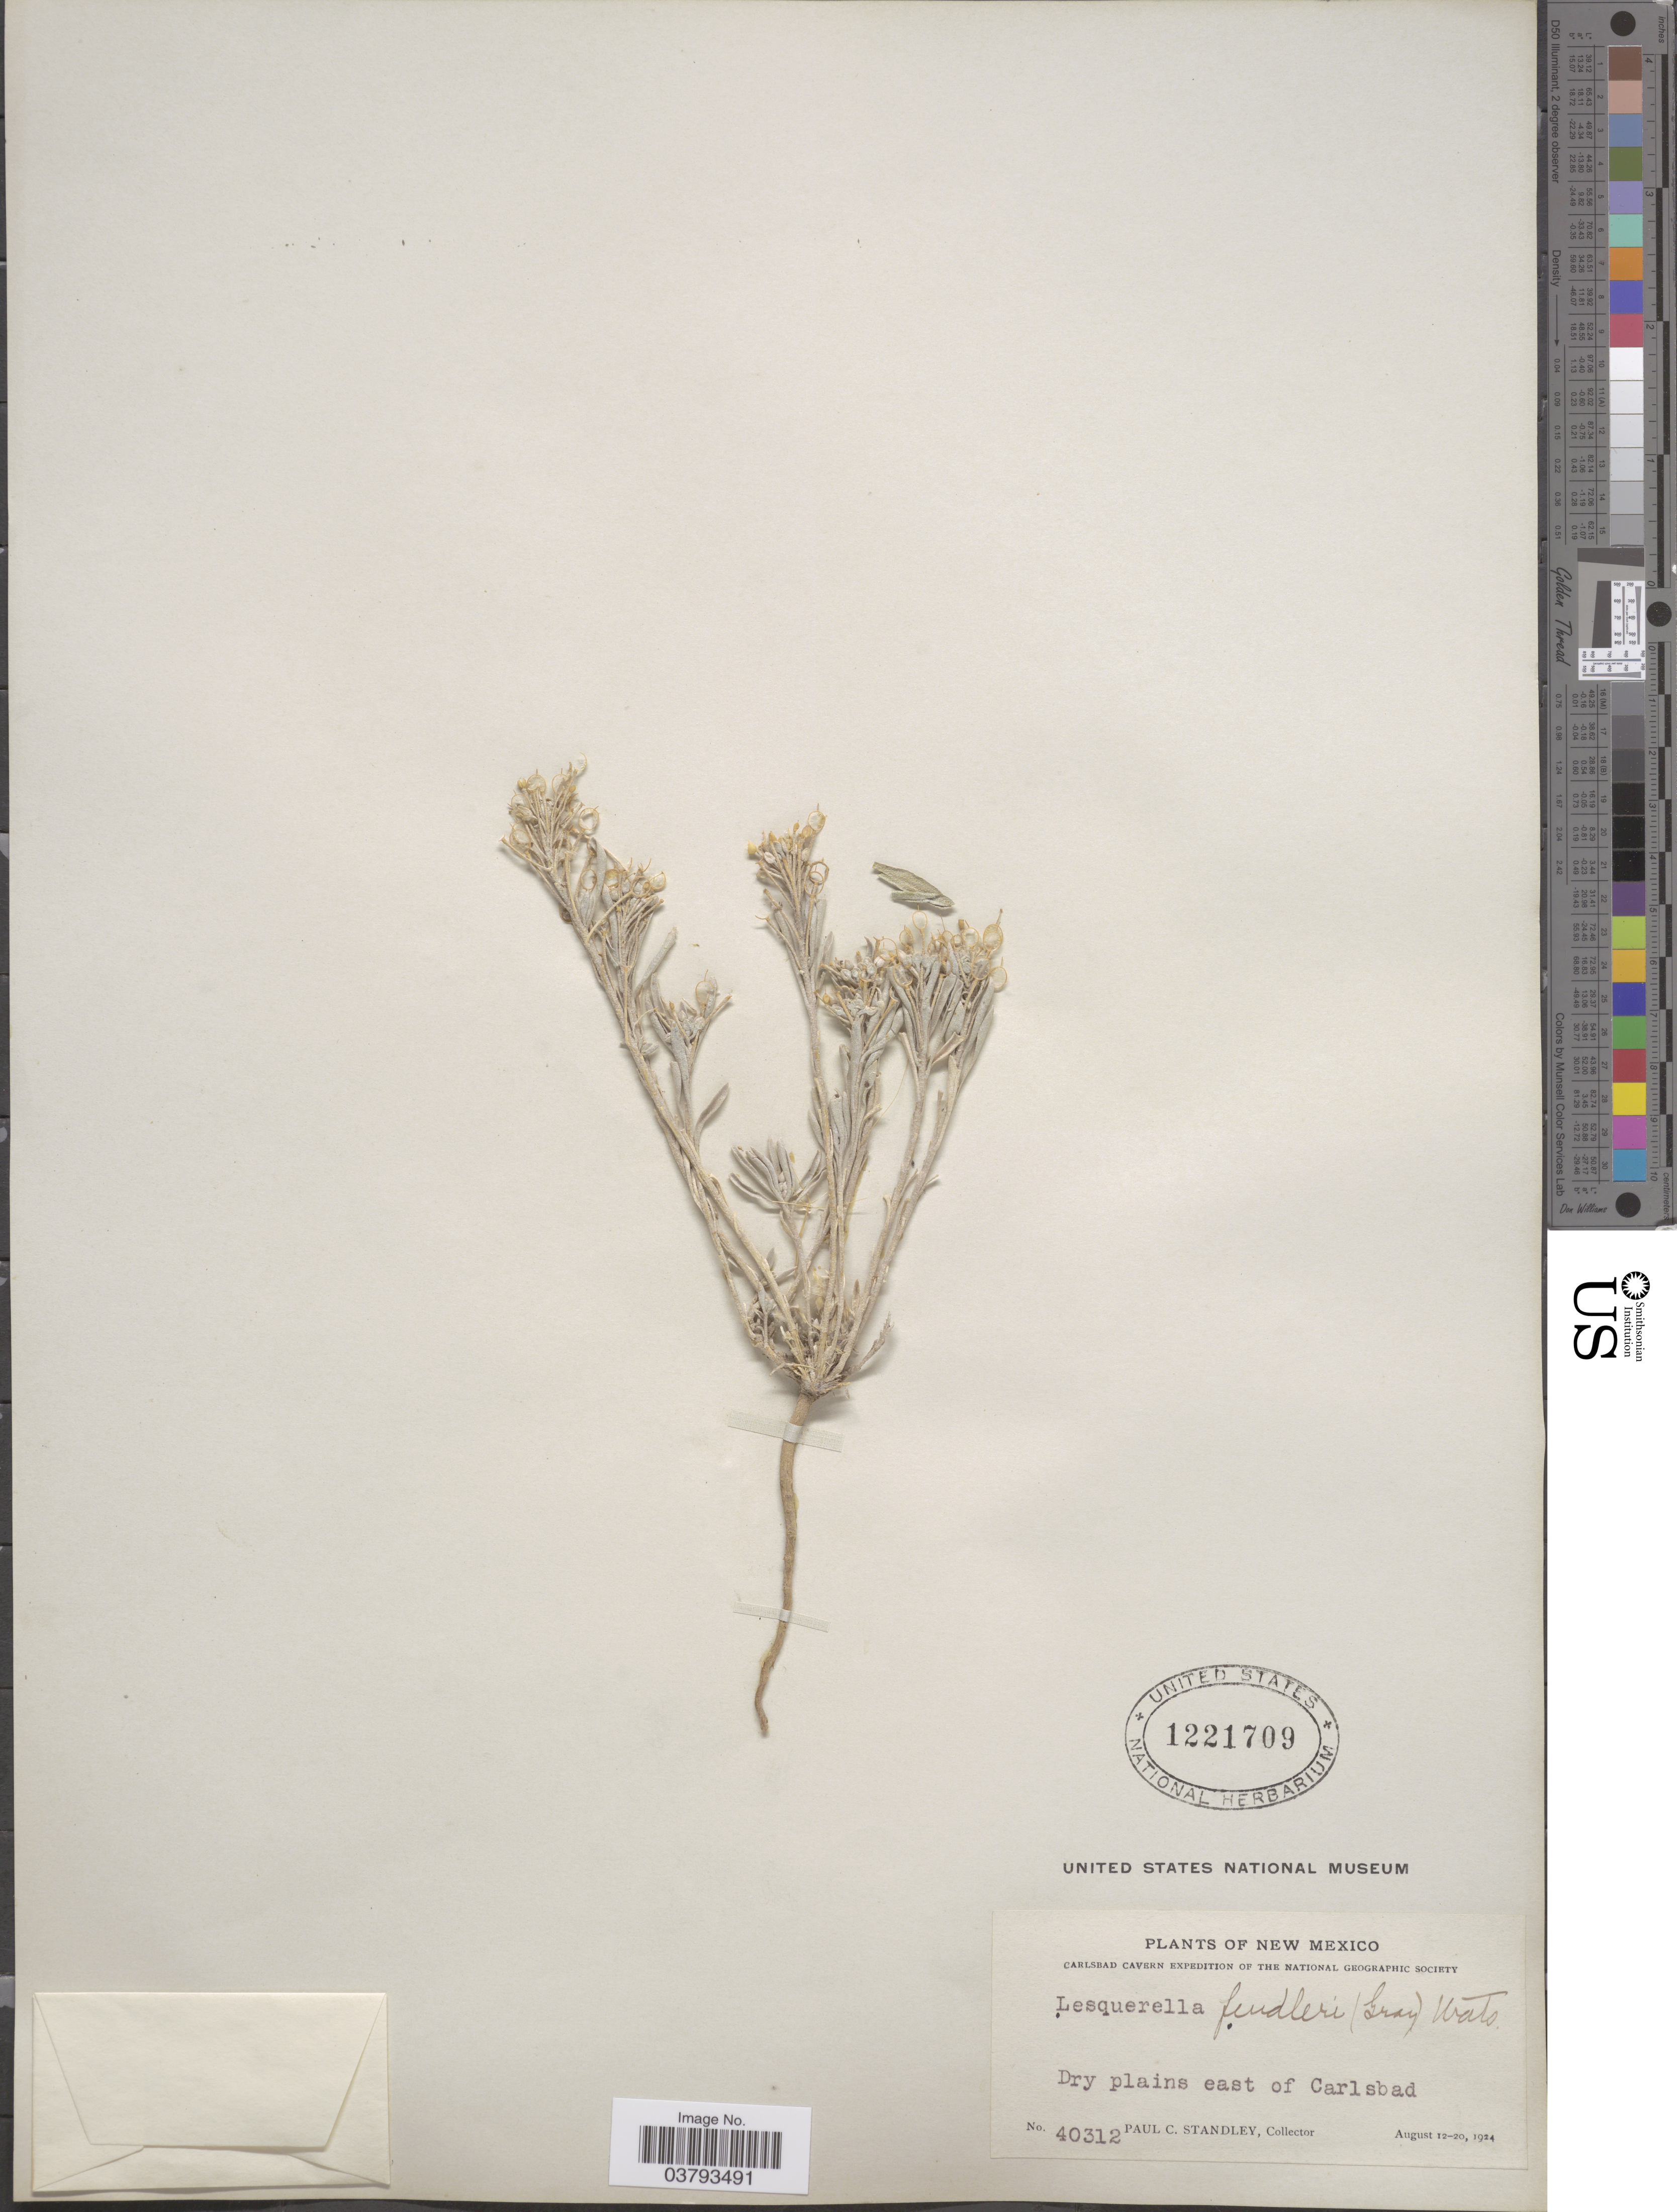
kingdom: Plantae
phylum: Tracheophyta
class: Magnoliopsida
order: Brassicales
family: Brassicaceae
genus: Lesquerella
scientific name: Lesquerella fendleri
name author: (A. Gray) S. Watson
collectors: P. C. Standley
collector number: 40312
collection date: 1924-08-12/1924-08-20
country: United States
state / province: New Mexico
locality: Dry plains east of Carlsbad.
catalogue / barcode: US 1221709